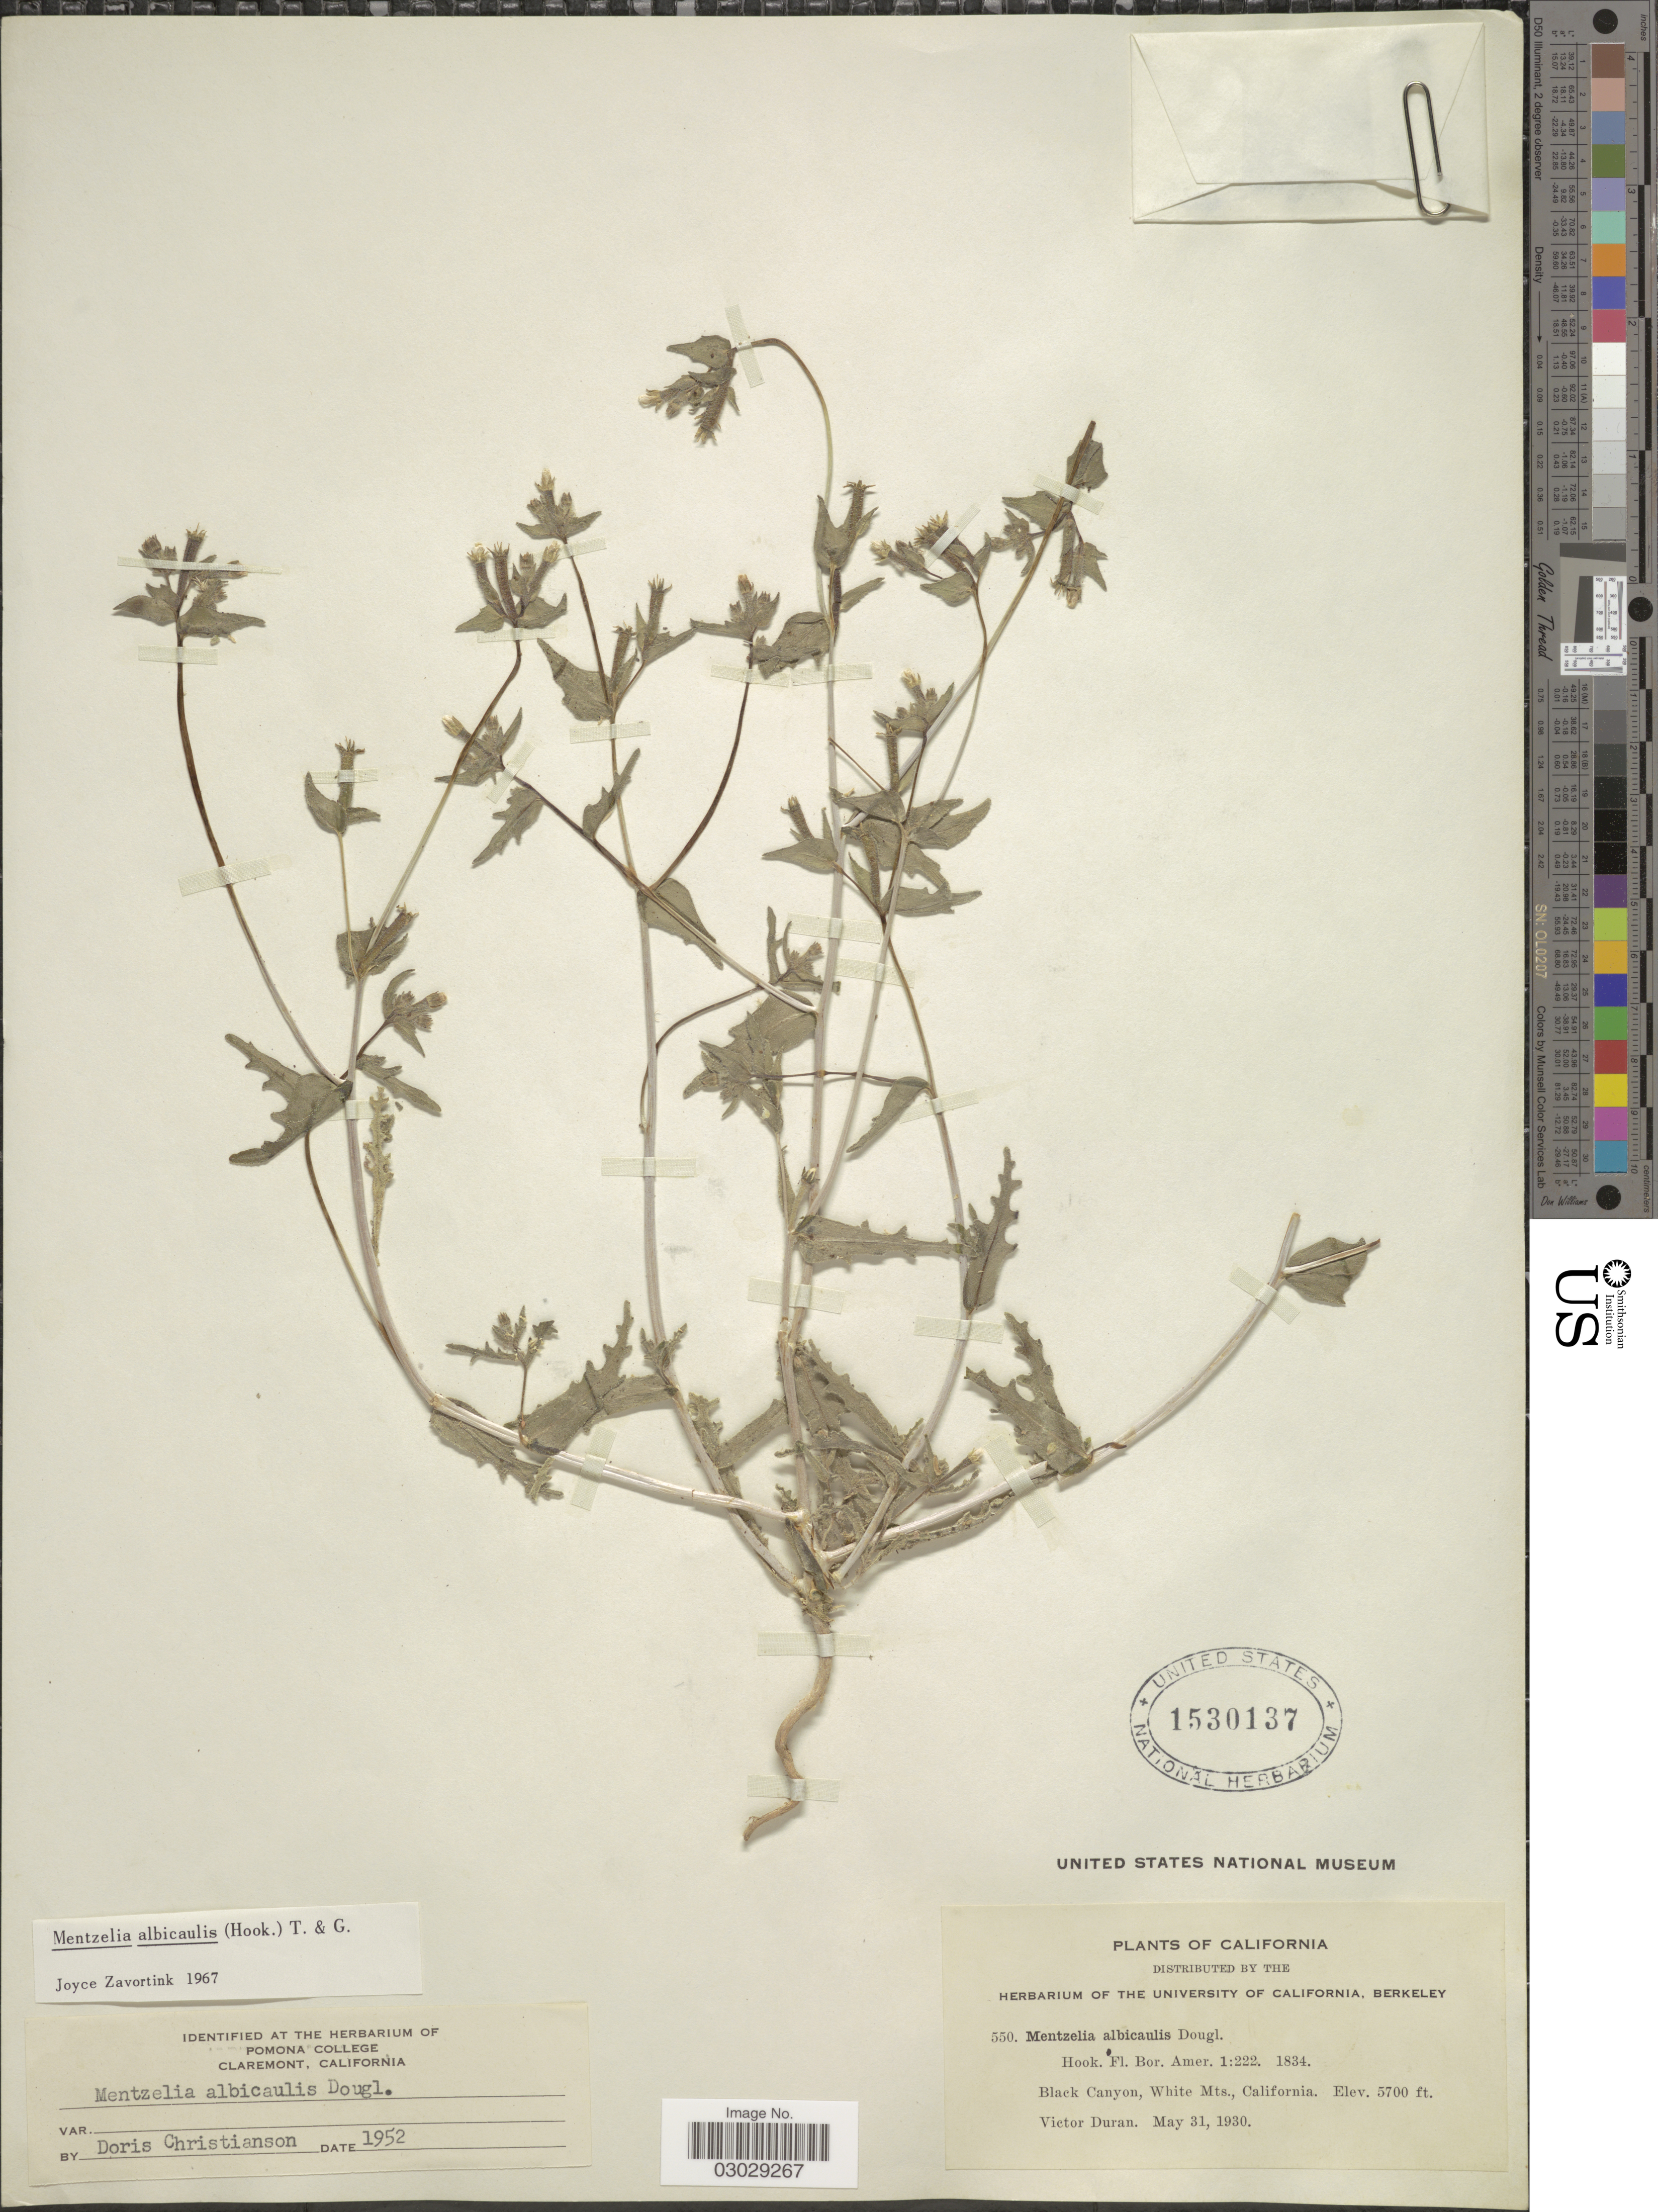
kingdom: Plantae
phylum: Tracheophyta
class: Magnoliopsida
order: Cornales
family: Loasaceae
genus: Mentzelia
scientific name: Mentzelia albicaulis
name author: (Douglas ex Hook.) Douglas ex Torr. & A. Gray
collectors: V. Duran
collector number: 550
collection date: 1930-05-31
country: United States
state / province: California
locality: Black Canyon, White Mts.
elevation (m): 1737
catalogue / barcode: US 1530137